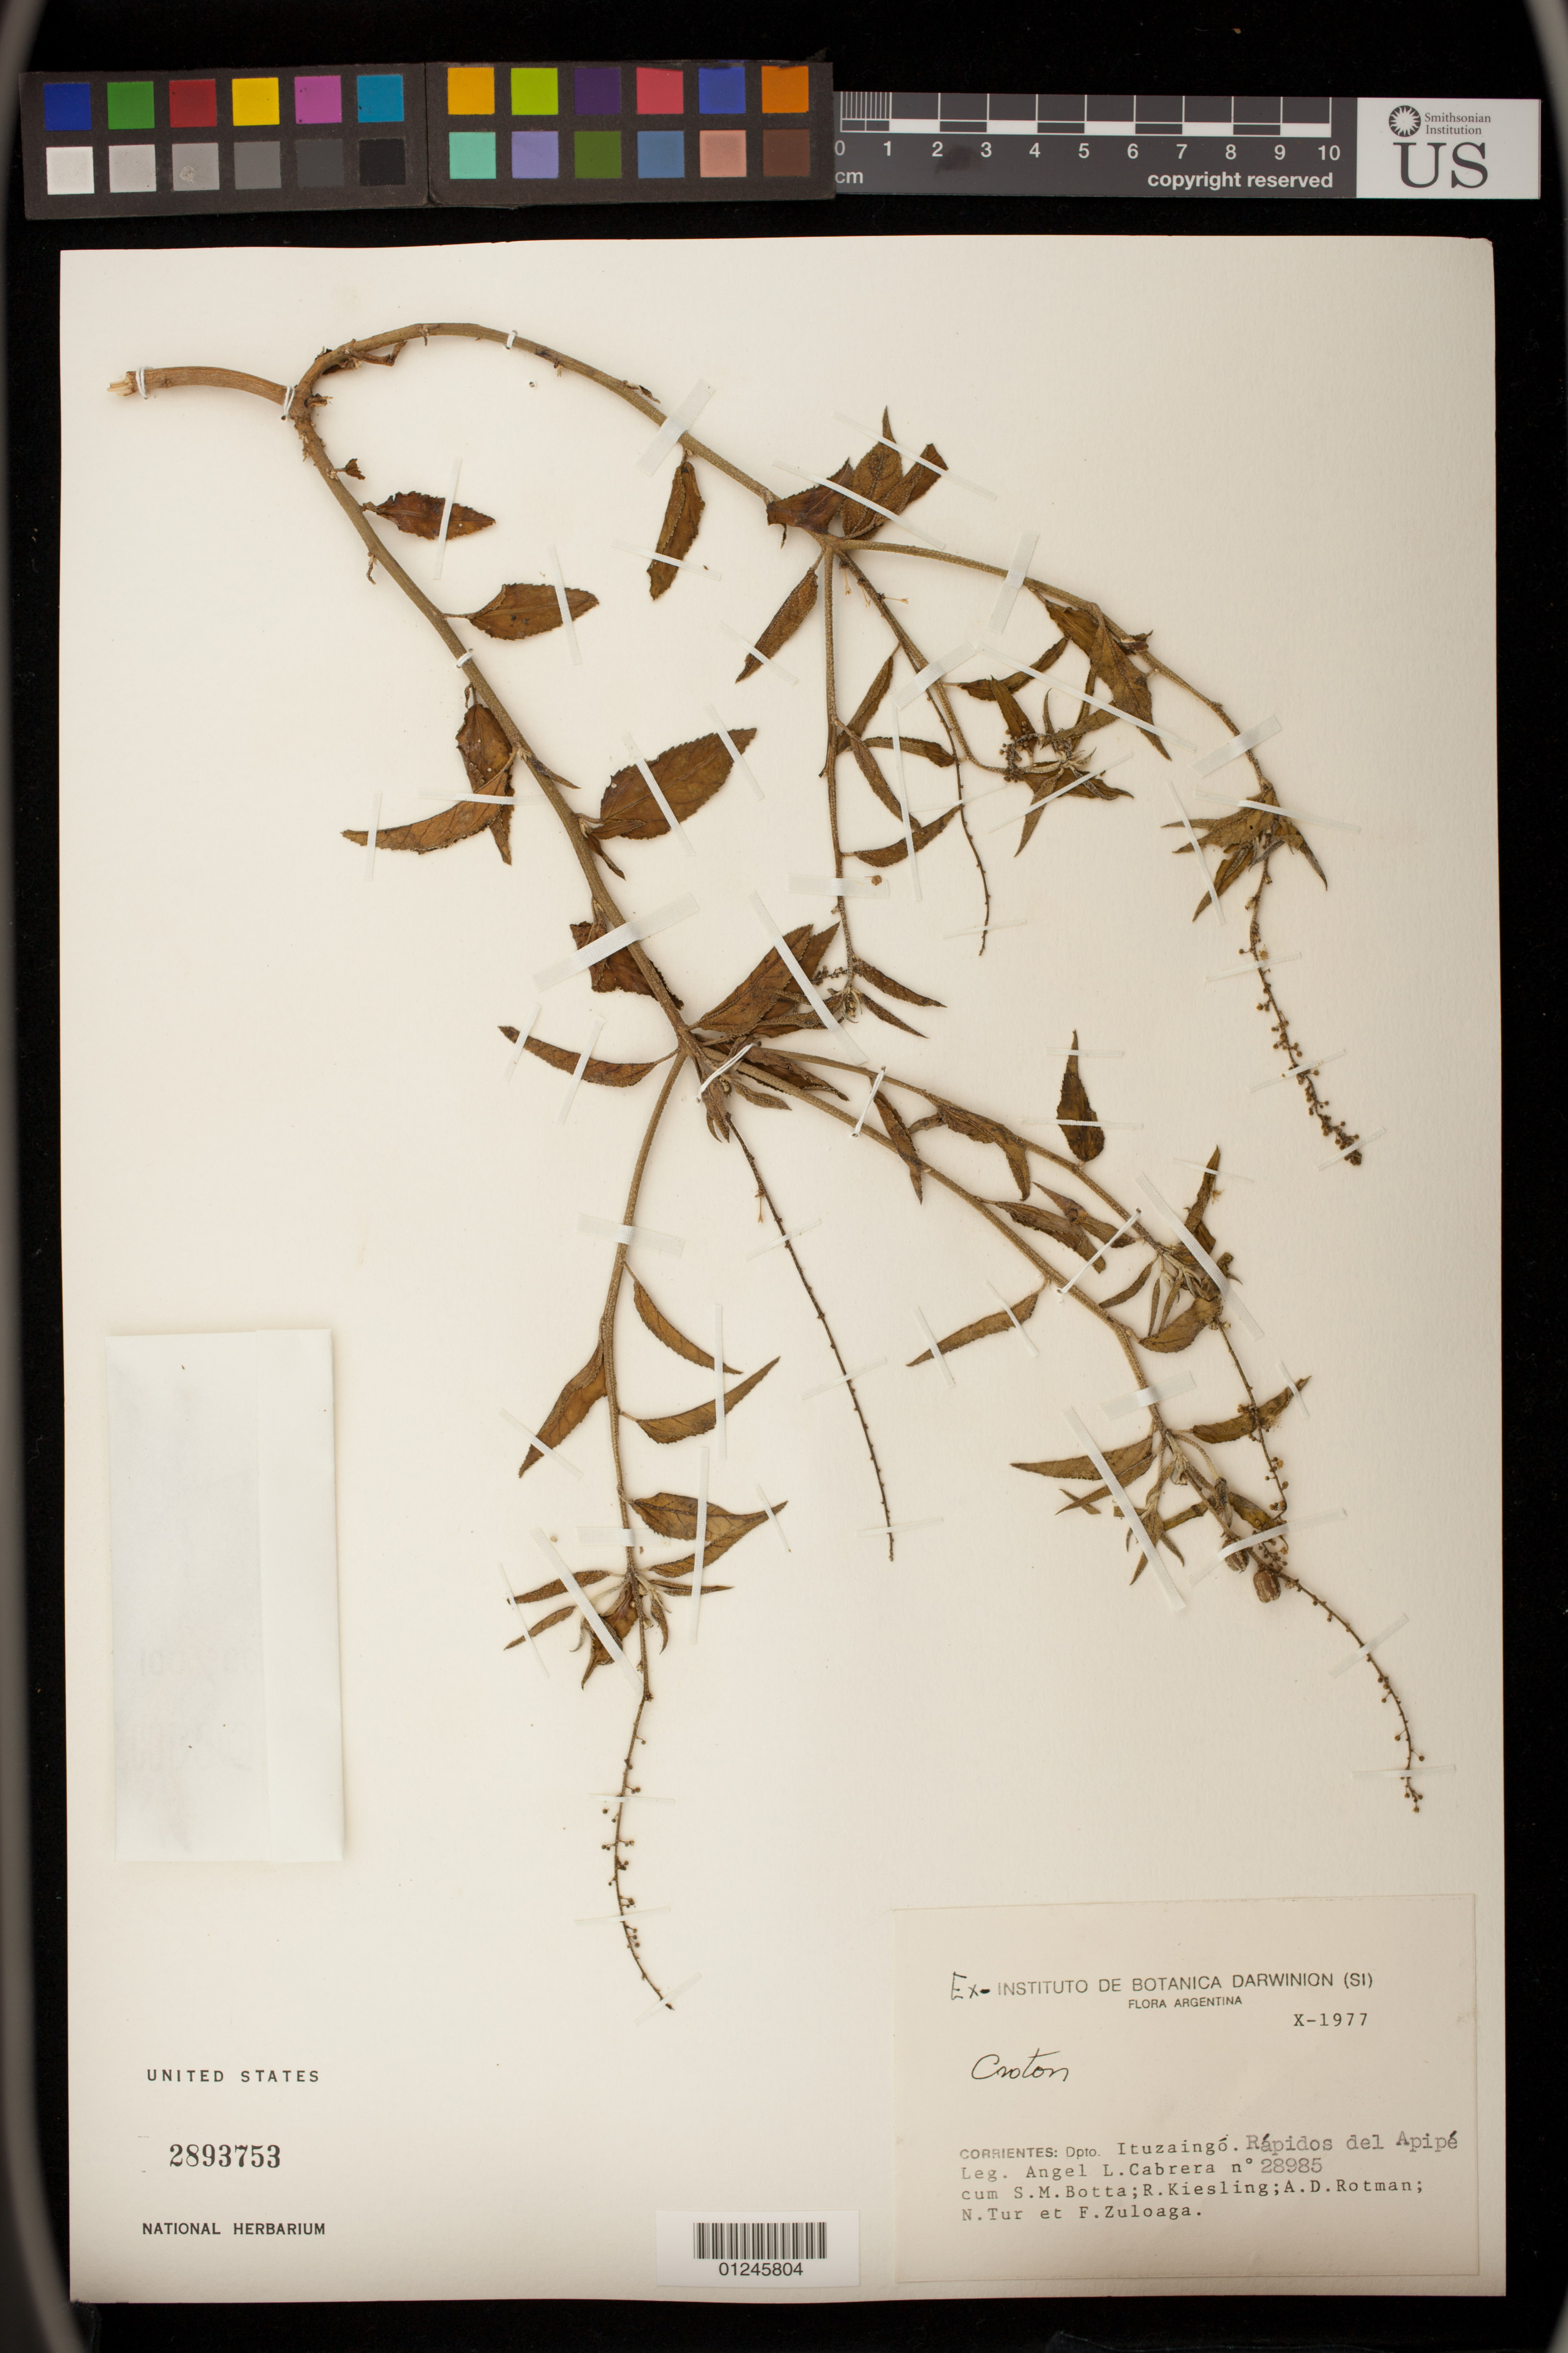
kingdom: Plantae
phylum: Tracheophyta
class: Magnoliopsida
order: Malpighiales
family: Euphorbiaceae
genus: Croton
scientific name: Croton bonplandianus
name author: Baill.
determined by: Berry, P. E., (WIS), University of Wisconsin - Madison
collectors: A. L. Cabrera, S. Botta, R. Kiesling, A. D. Rotman, N. Tur & F. O. Zuloaga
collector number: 28985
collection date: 1977-10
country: Argentina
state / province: Corrientes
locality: Ituzaingo. Rápidos del Apipé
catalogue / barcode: US 2893753